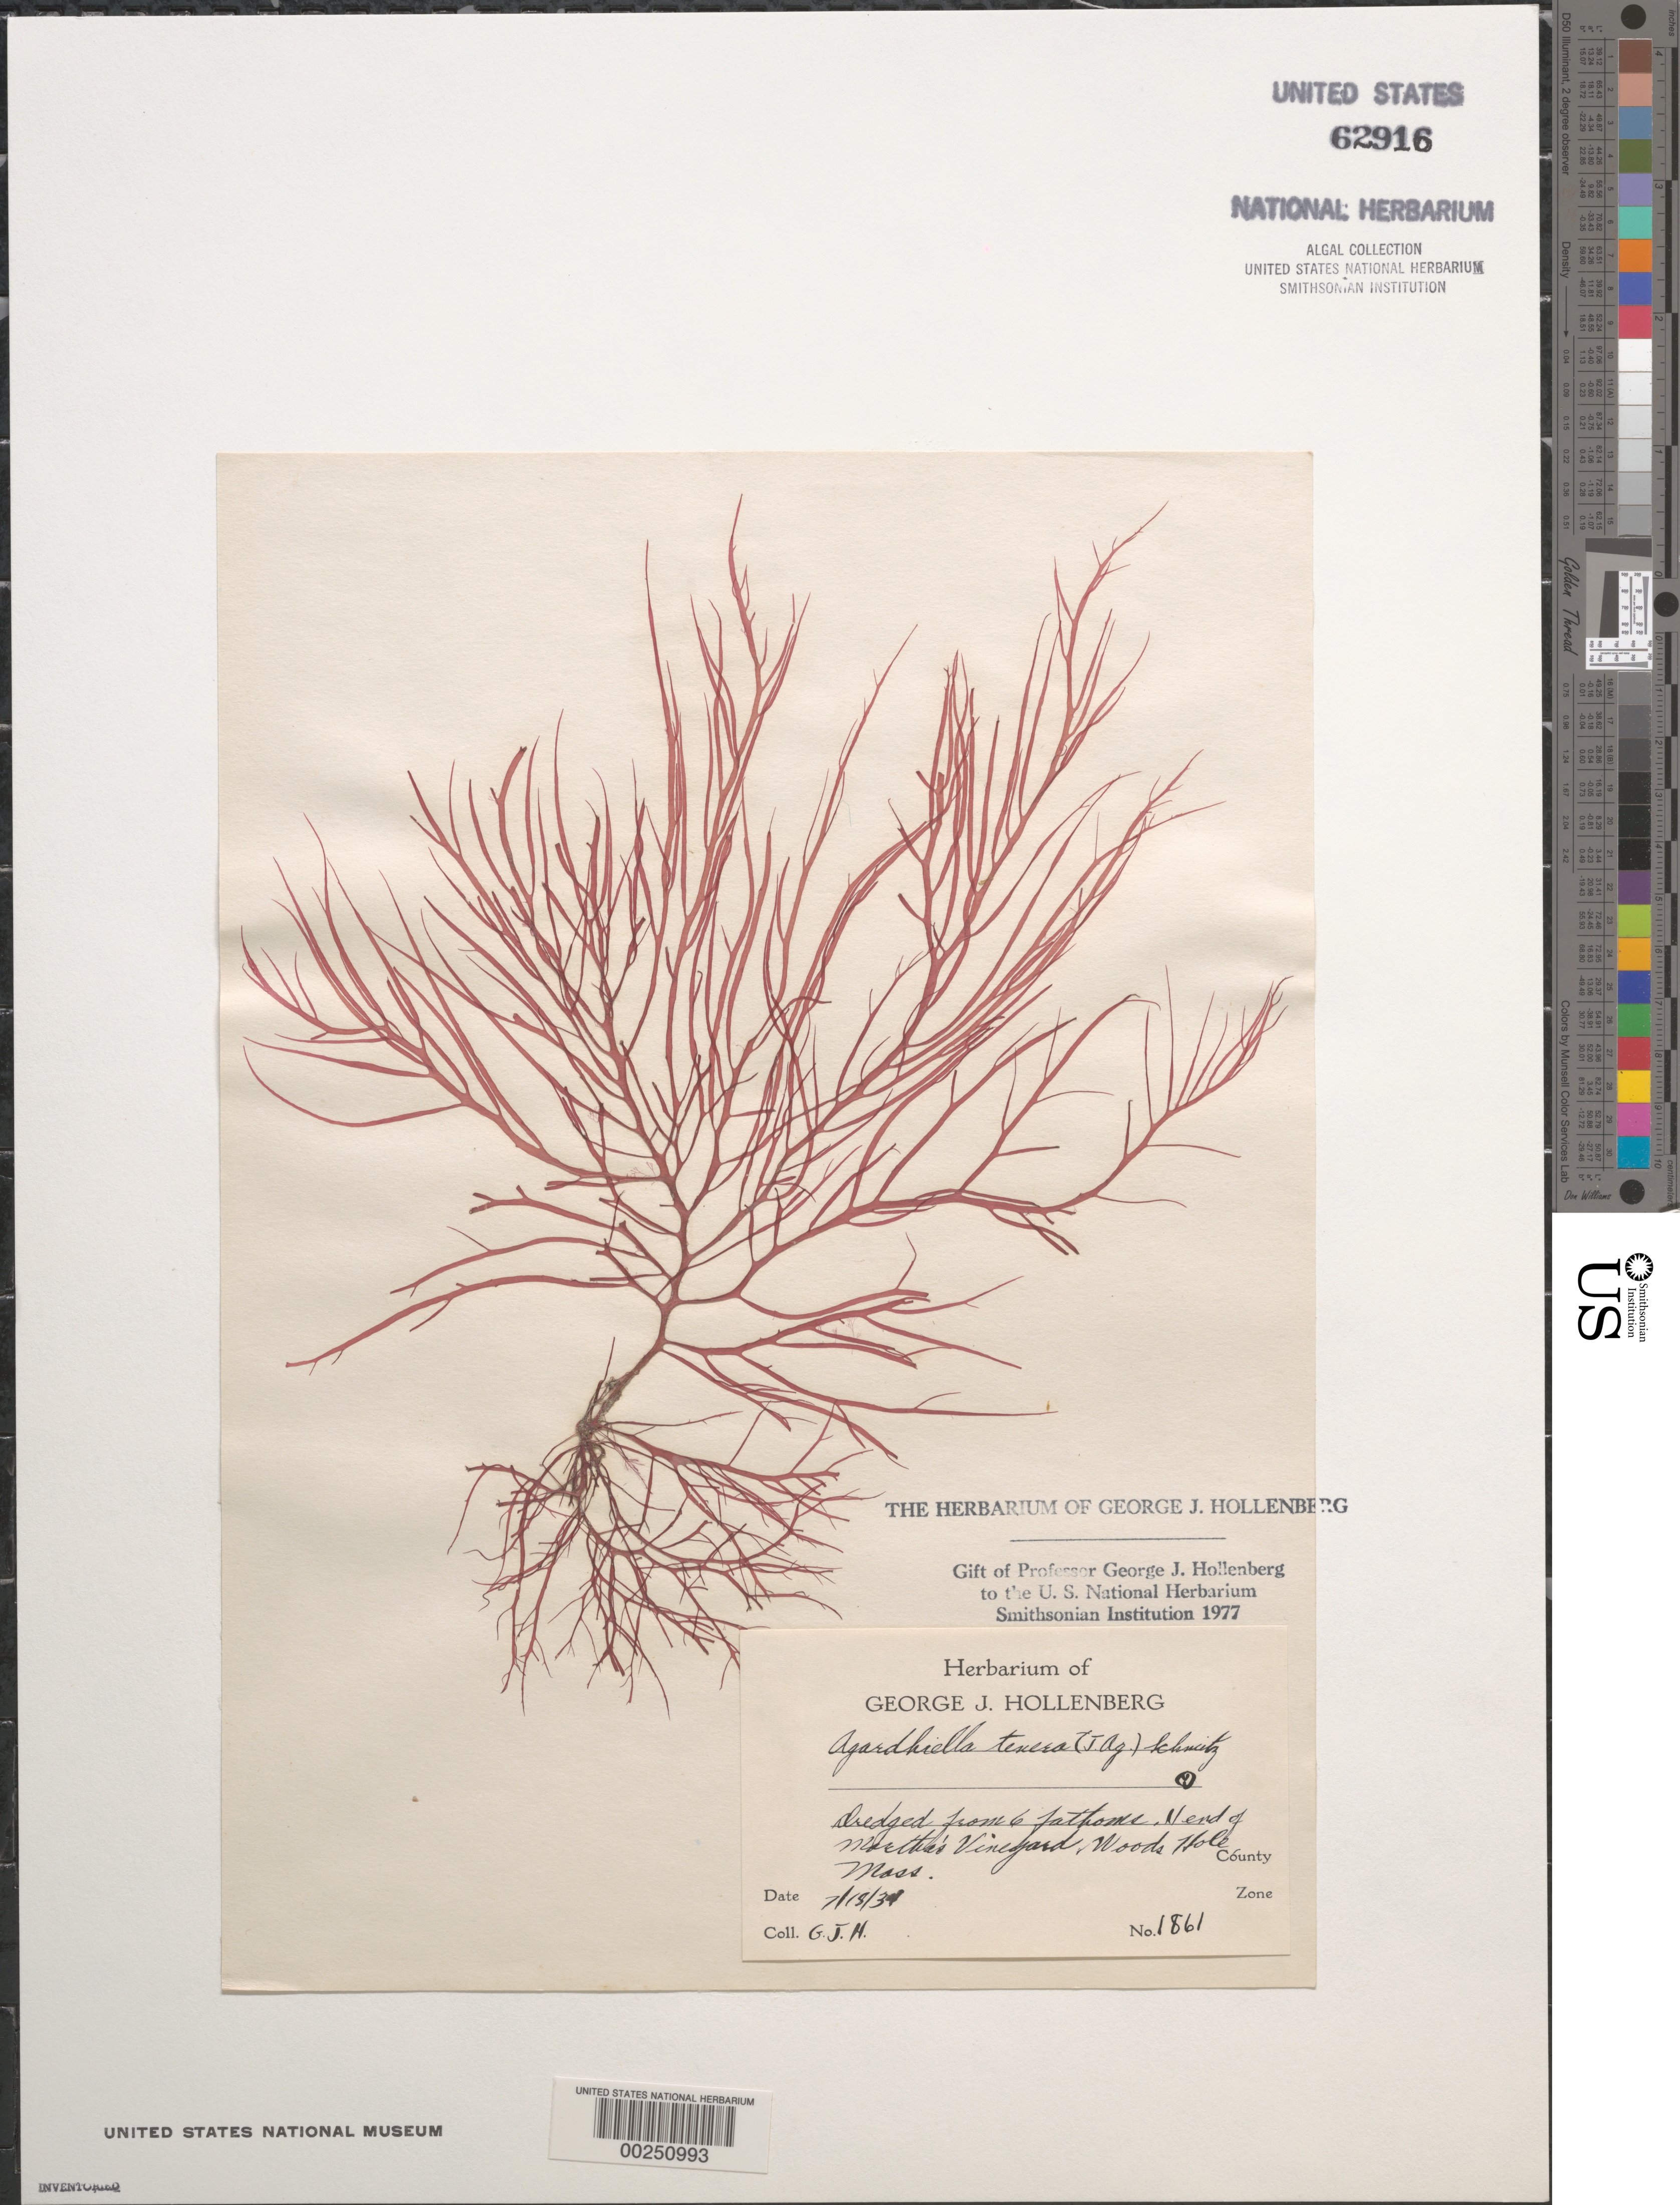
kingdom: Plantae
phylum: Rhodophyta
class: Florideophyceae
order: Gigartinales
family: Solieriaceae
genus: Agardhiella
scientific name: Agardhiella tenera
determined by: Hollenberg, George J.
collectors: G. Hollenberg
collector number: GJH 1861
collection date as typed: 18 Jul 1934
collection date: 1934-07-18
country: United States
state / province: Massachusetts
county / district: Dukes County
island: Martha's Vineyard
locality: Off north end of Martha's Vineyard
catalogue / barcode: US 62916